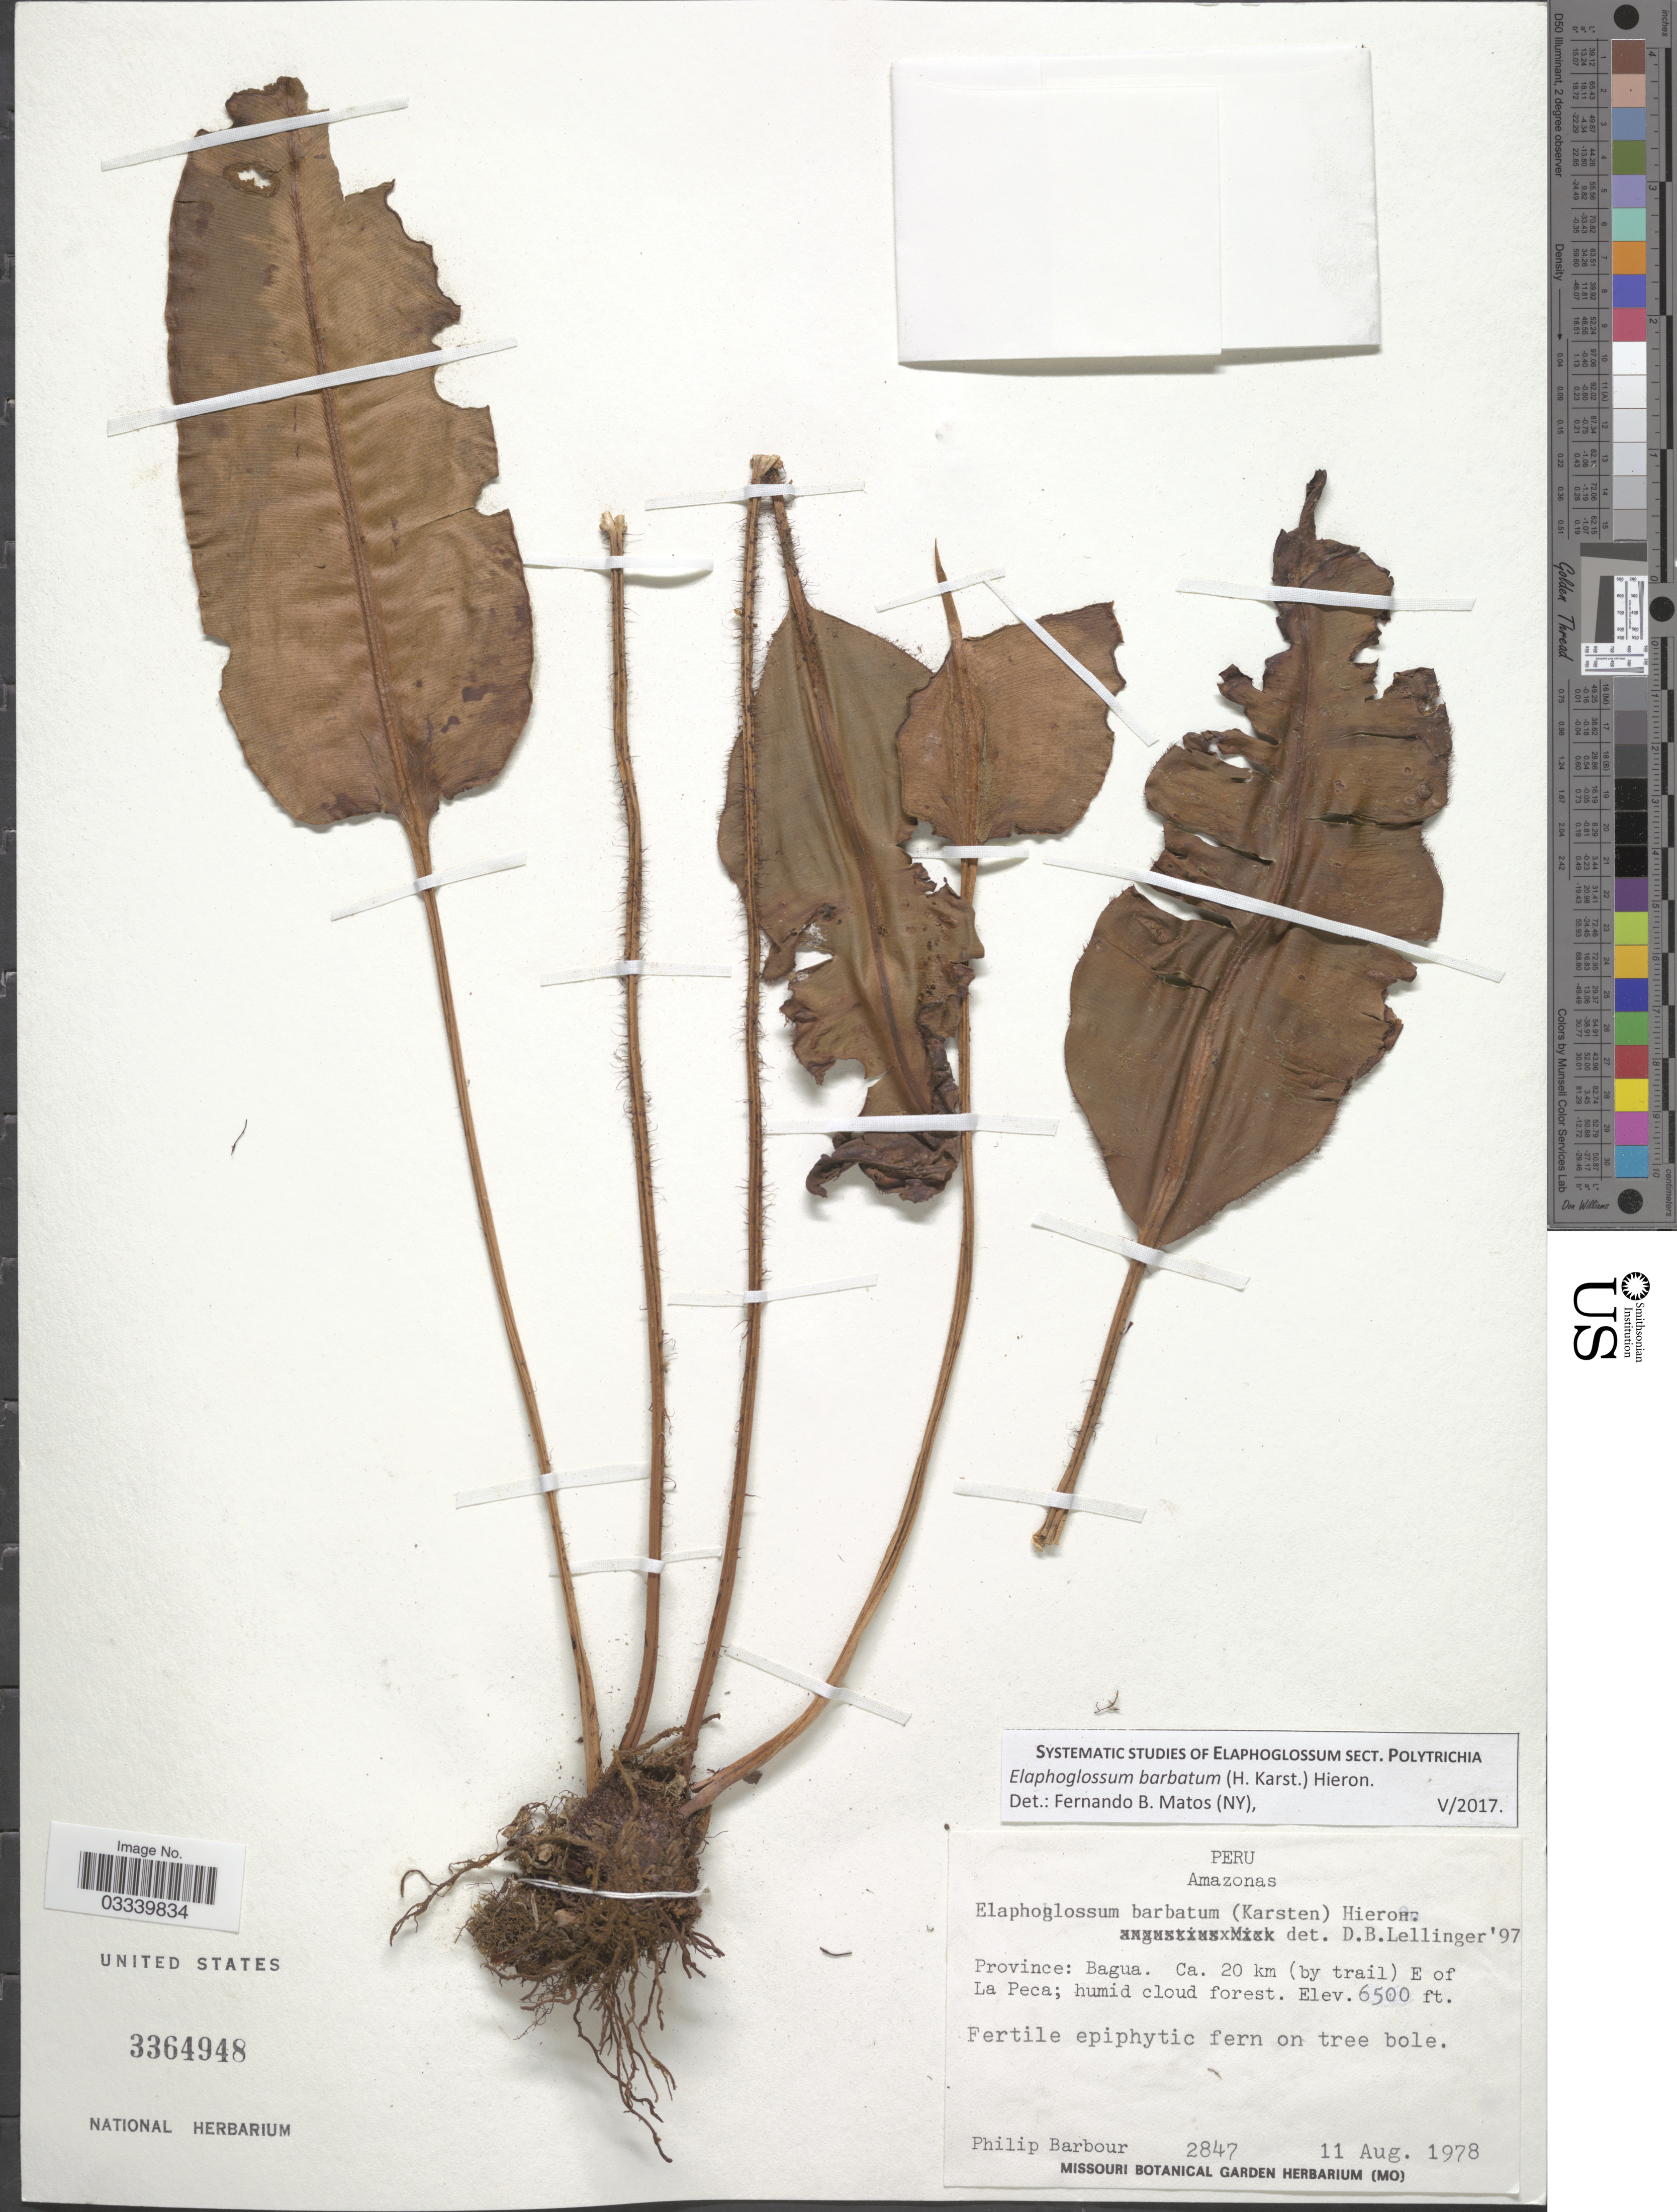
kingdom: Plantae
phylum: Tracheophyta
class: Polypodiopsida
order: Polypodiales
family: Dryopteridaceae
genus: Elaphoglossum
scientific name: Elaphoglossum barbatum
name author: (H. Karst.) Hieron.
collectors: P. Barbour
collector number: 2847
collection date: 1978-08-11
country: Peru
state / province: Amazonas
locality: Province: Bagua. Ca. 20 km (by trail) E of La Peca.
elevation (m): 1981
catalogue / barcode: US 3364948